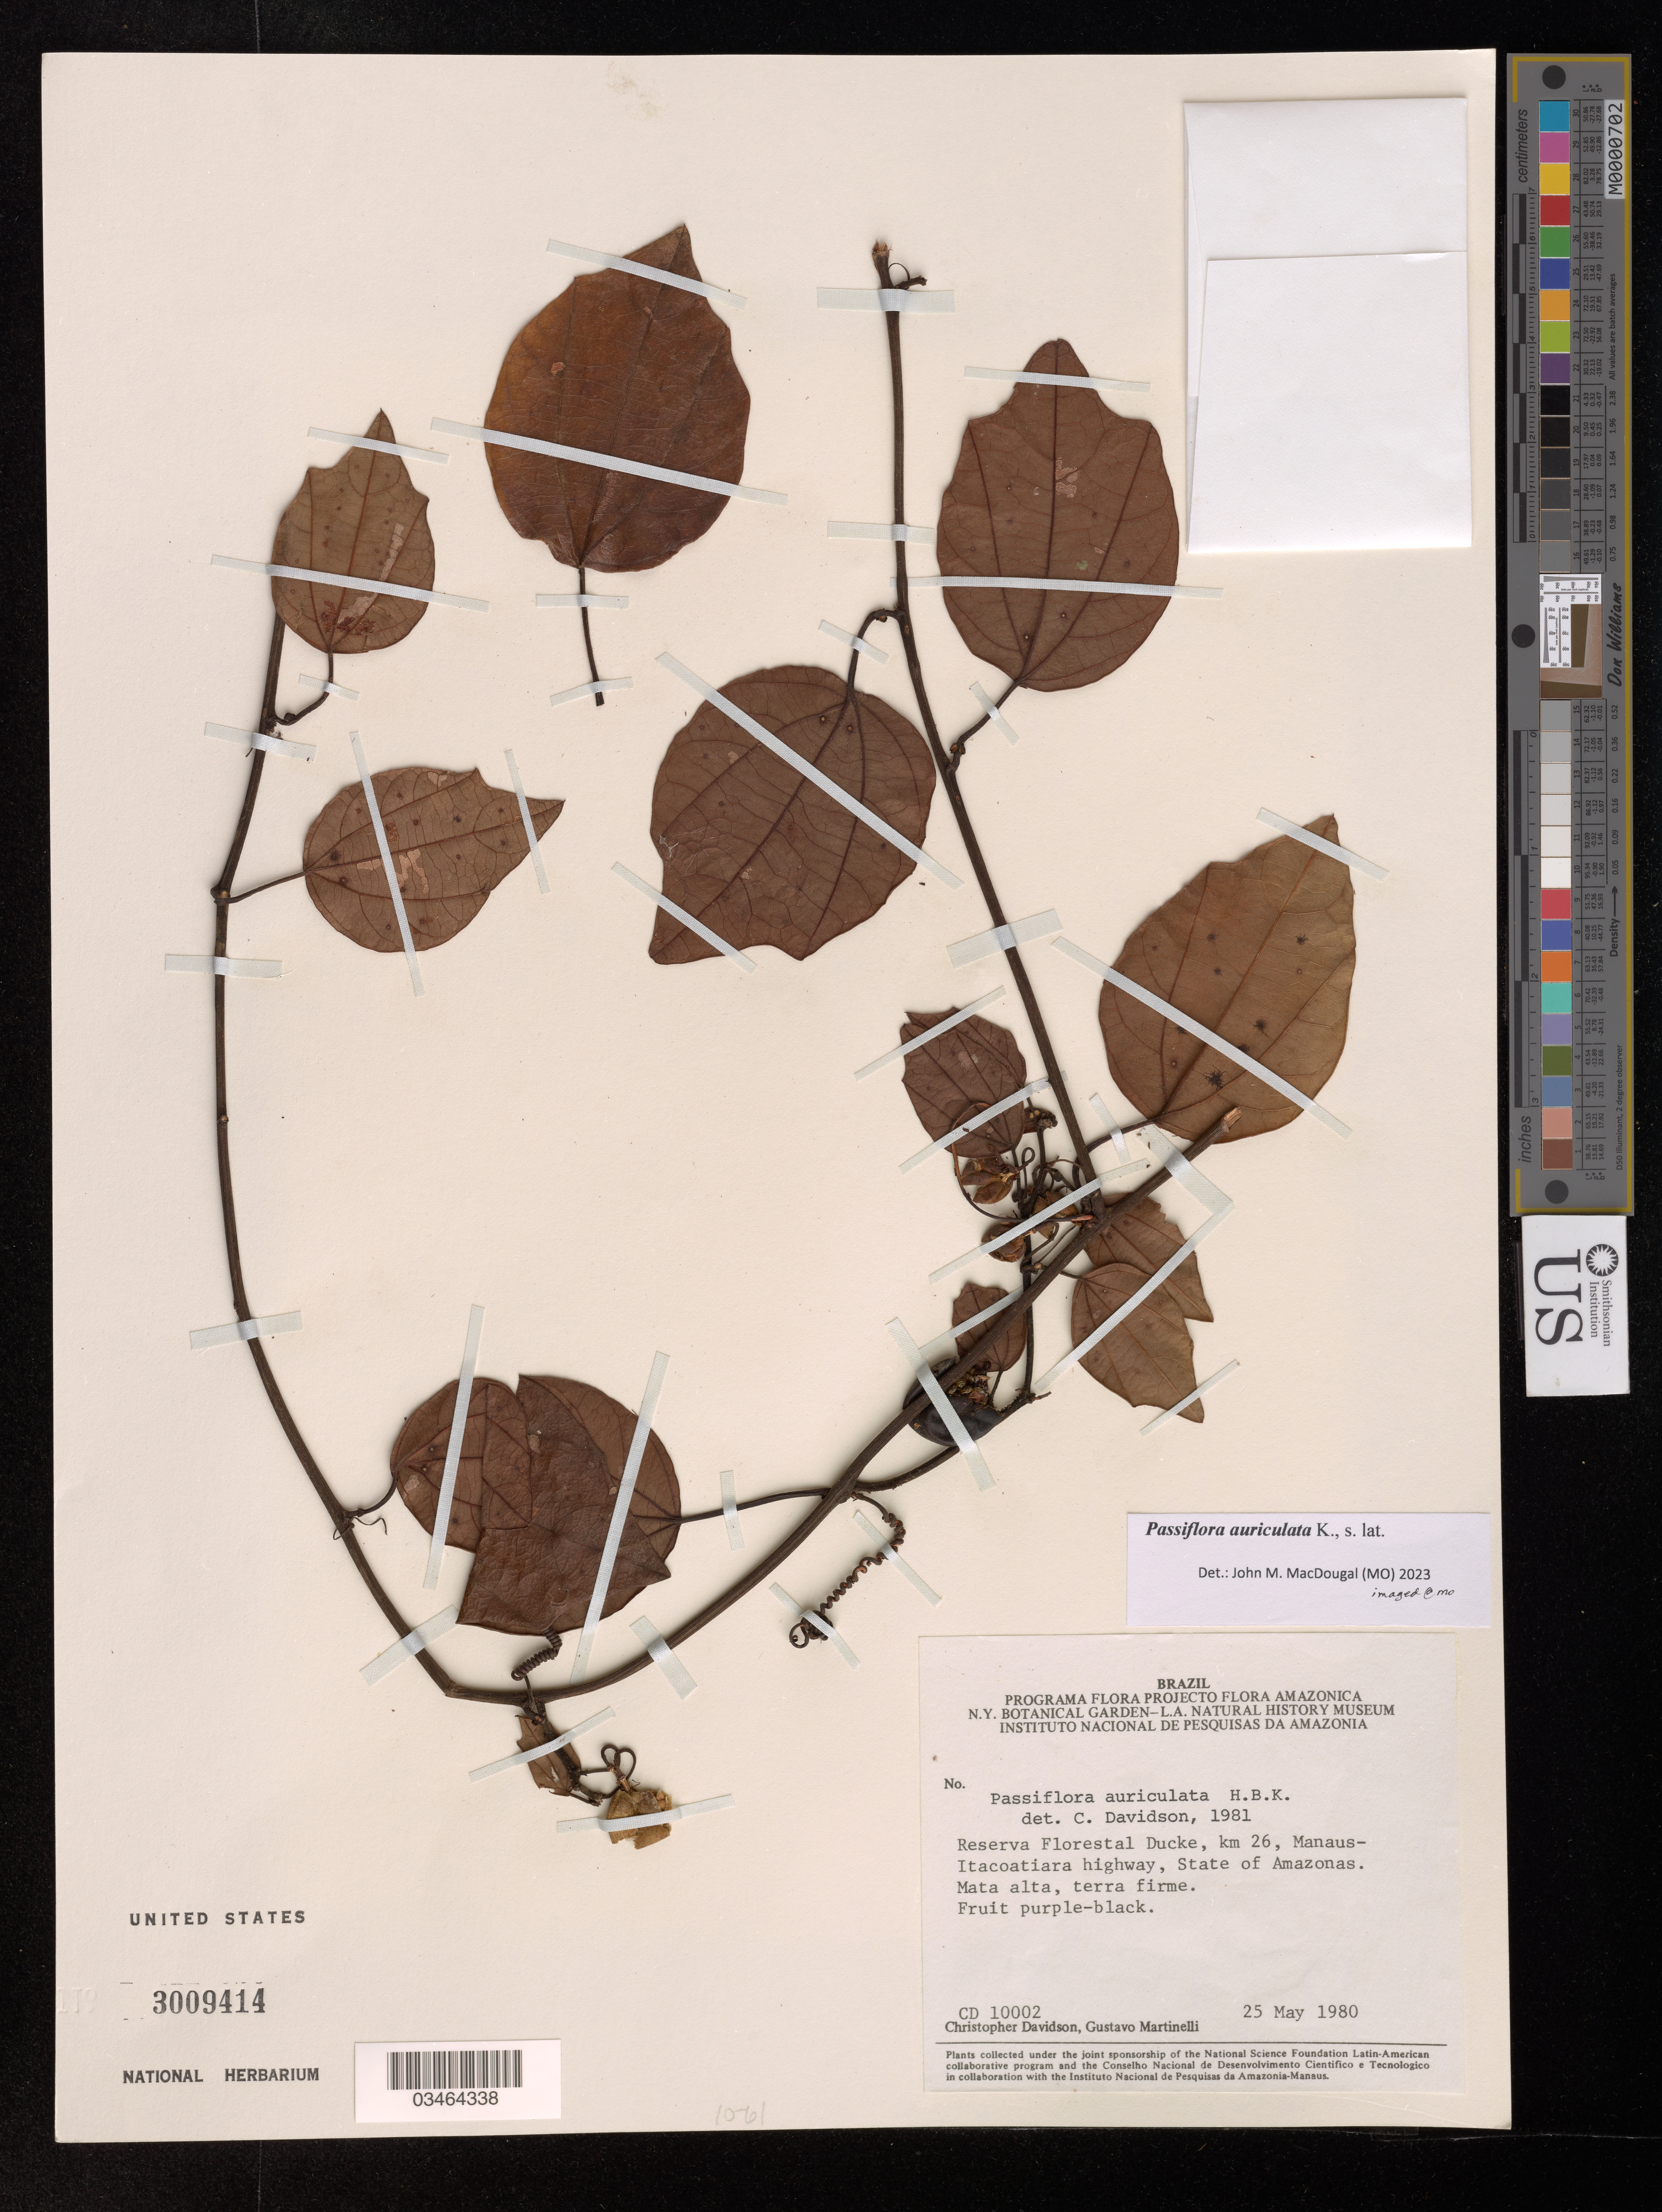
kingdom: Plantae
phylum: Tracheophyta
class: Magnoliopsida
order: Malpighiales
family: Passifloraceae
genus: Passiflora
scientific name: Passiflora auriculata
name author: Kunth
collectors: C. Davidson & G. Martinelli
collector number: CD10002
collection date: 1980-05-25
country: Brazil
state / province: Amazonas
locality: Reserva Florestal Ducke, km 26, Manaus-Itacoatiara highway.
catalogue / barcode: US 3009414